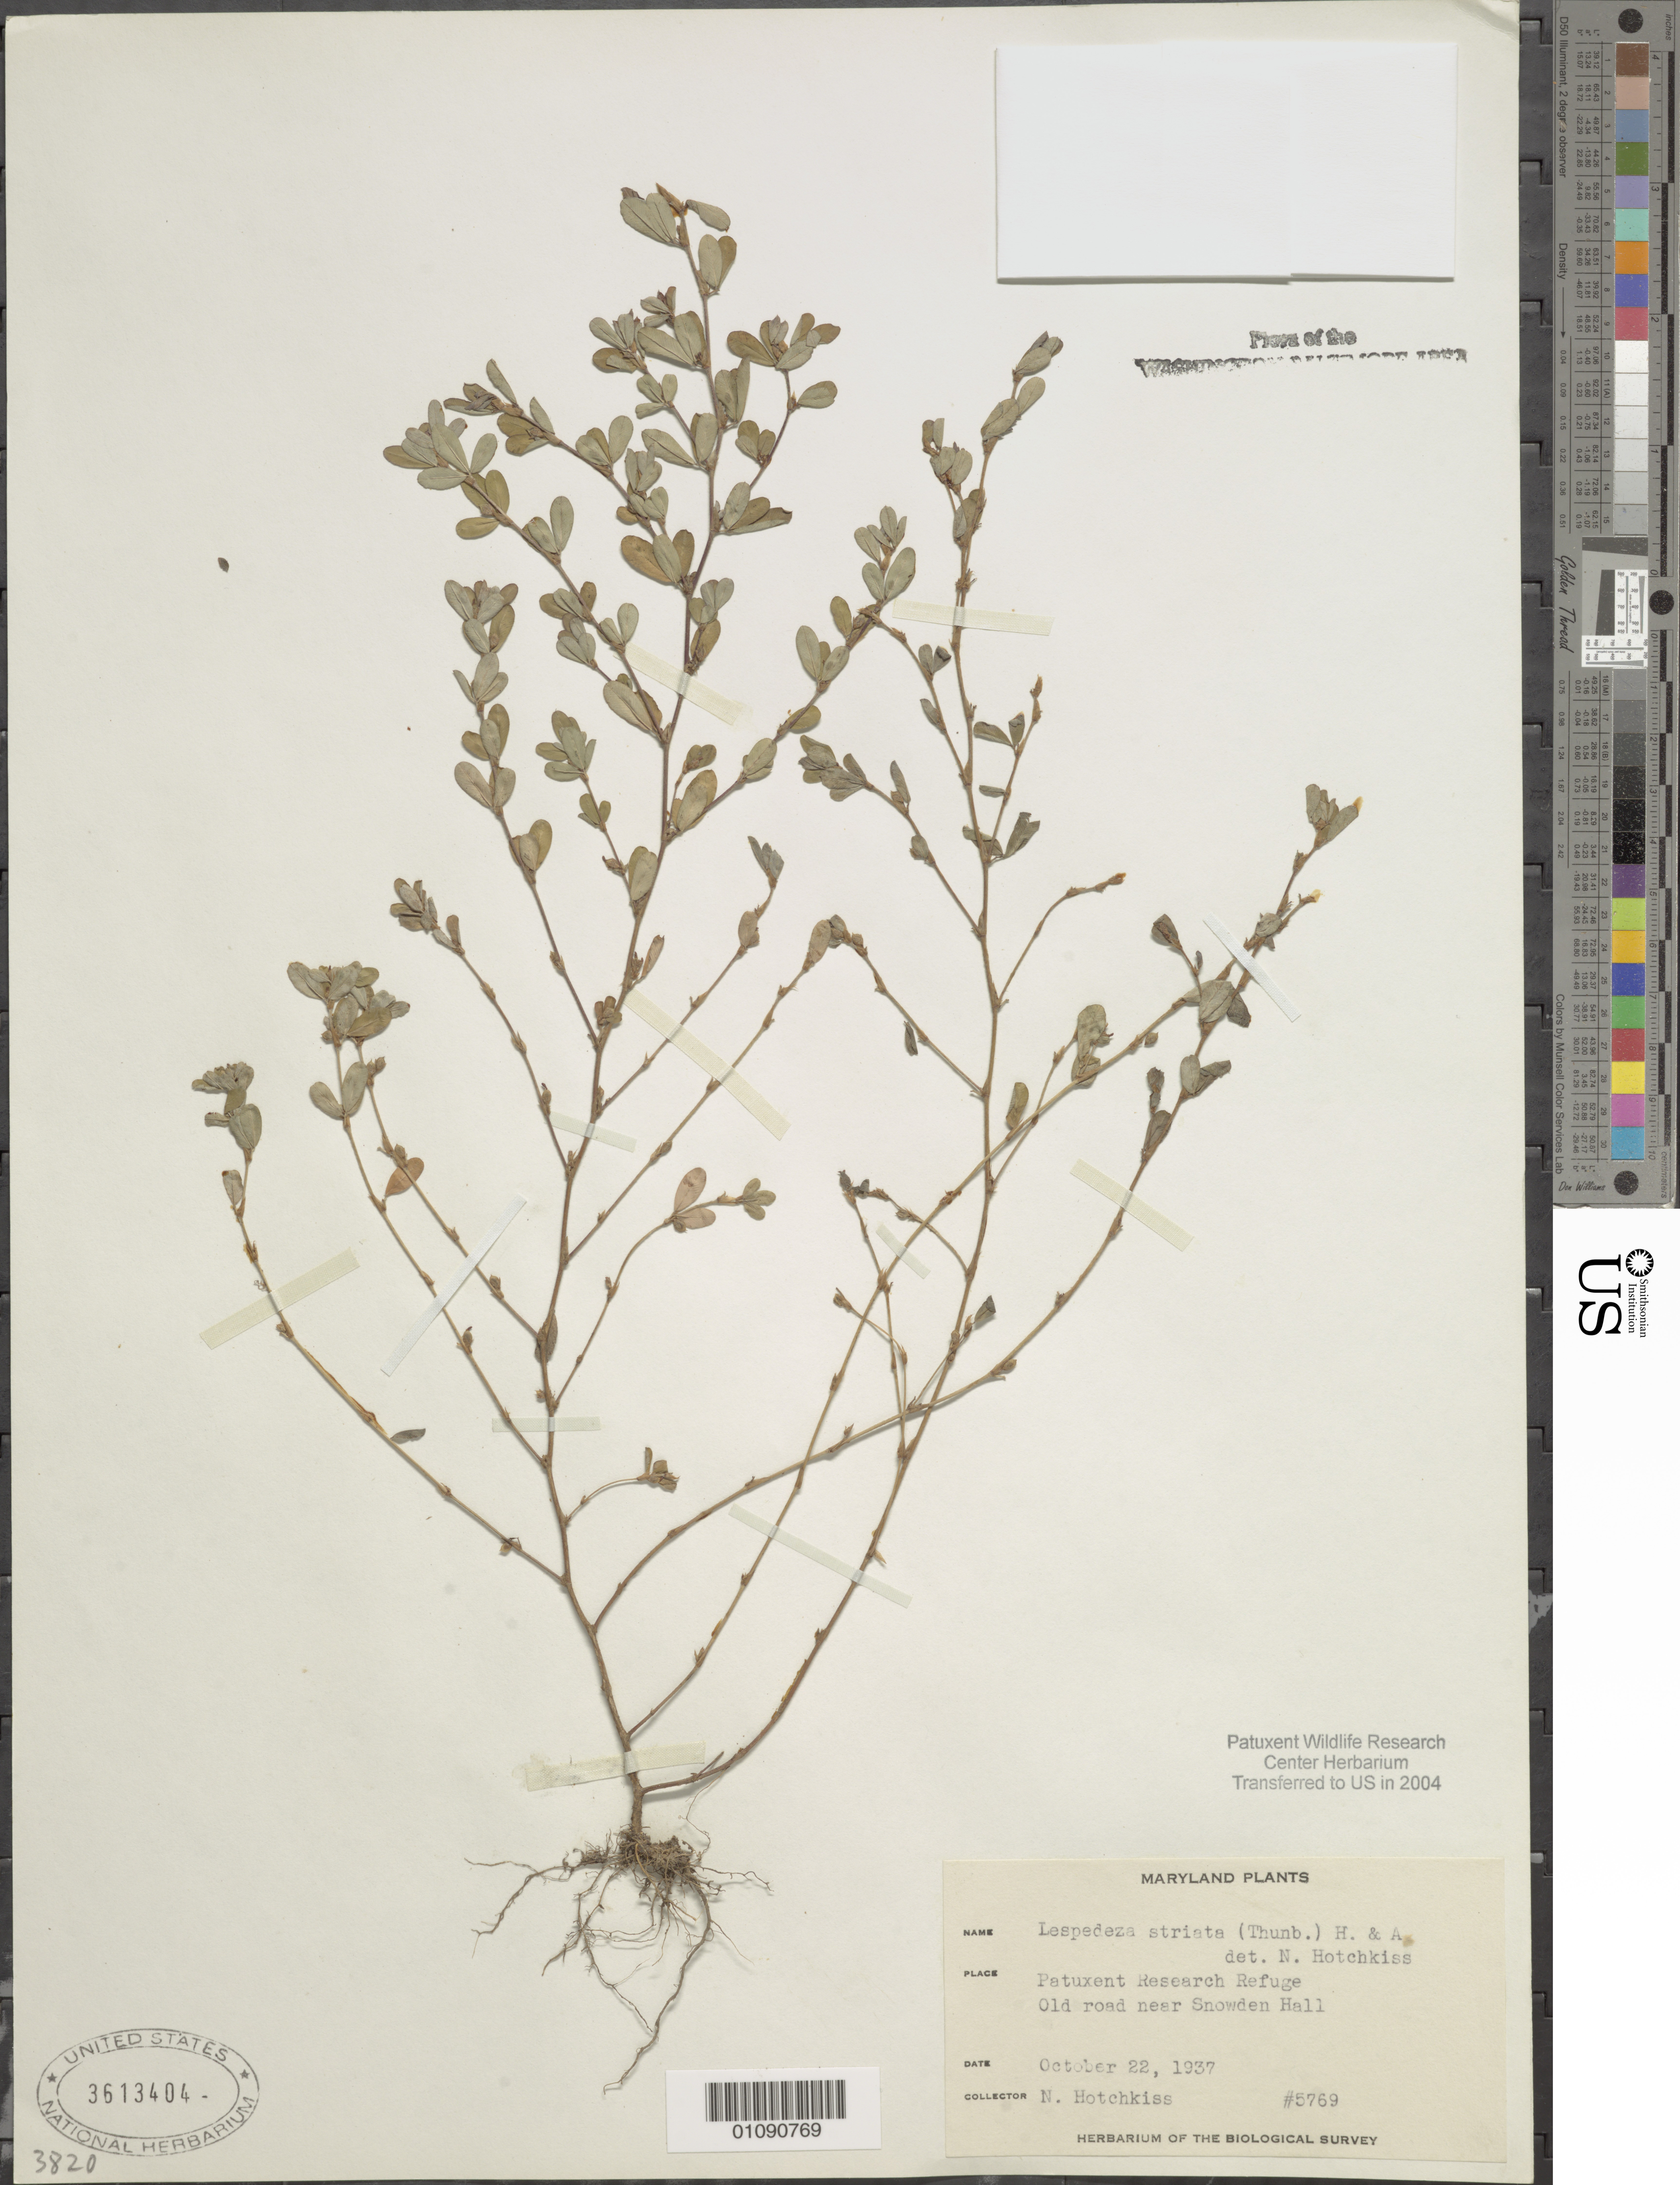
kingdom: Plantae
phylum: Tracheophyta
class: Magnoliopsida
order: Fabales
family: Fabaceae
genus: Kummerowia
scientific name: Kummerowia striata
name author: (Thunb.) Schindl.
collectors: N. Hotchkiss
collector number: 5769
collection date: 1937-10-22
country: United States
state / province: Maryland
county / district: Prince George's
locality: Patuxent Wildlife Refuge, near Snowden Hall.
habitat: Old road.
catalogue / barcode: US 3613404